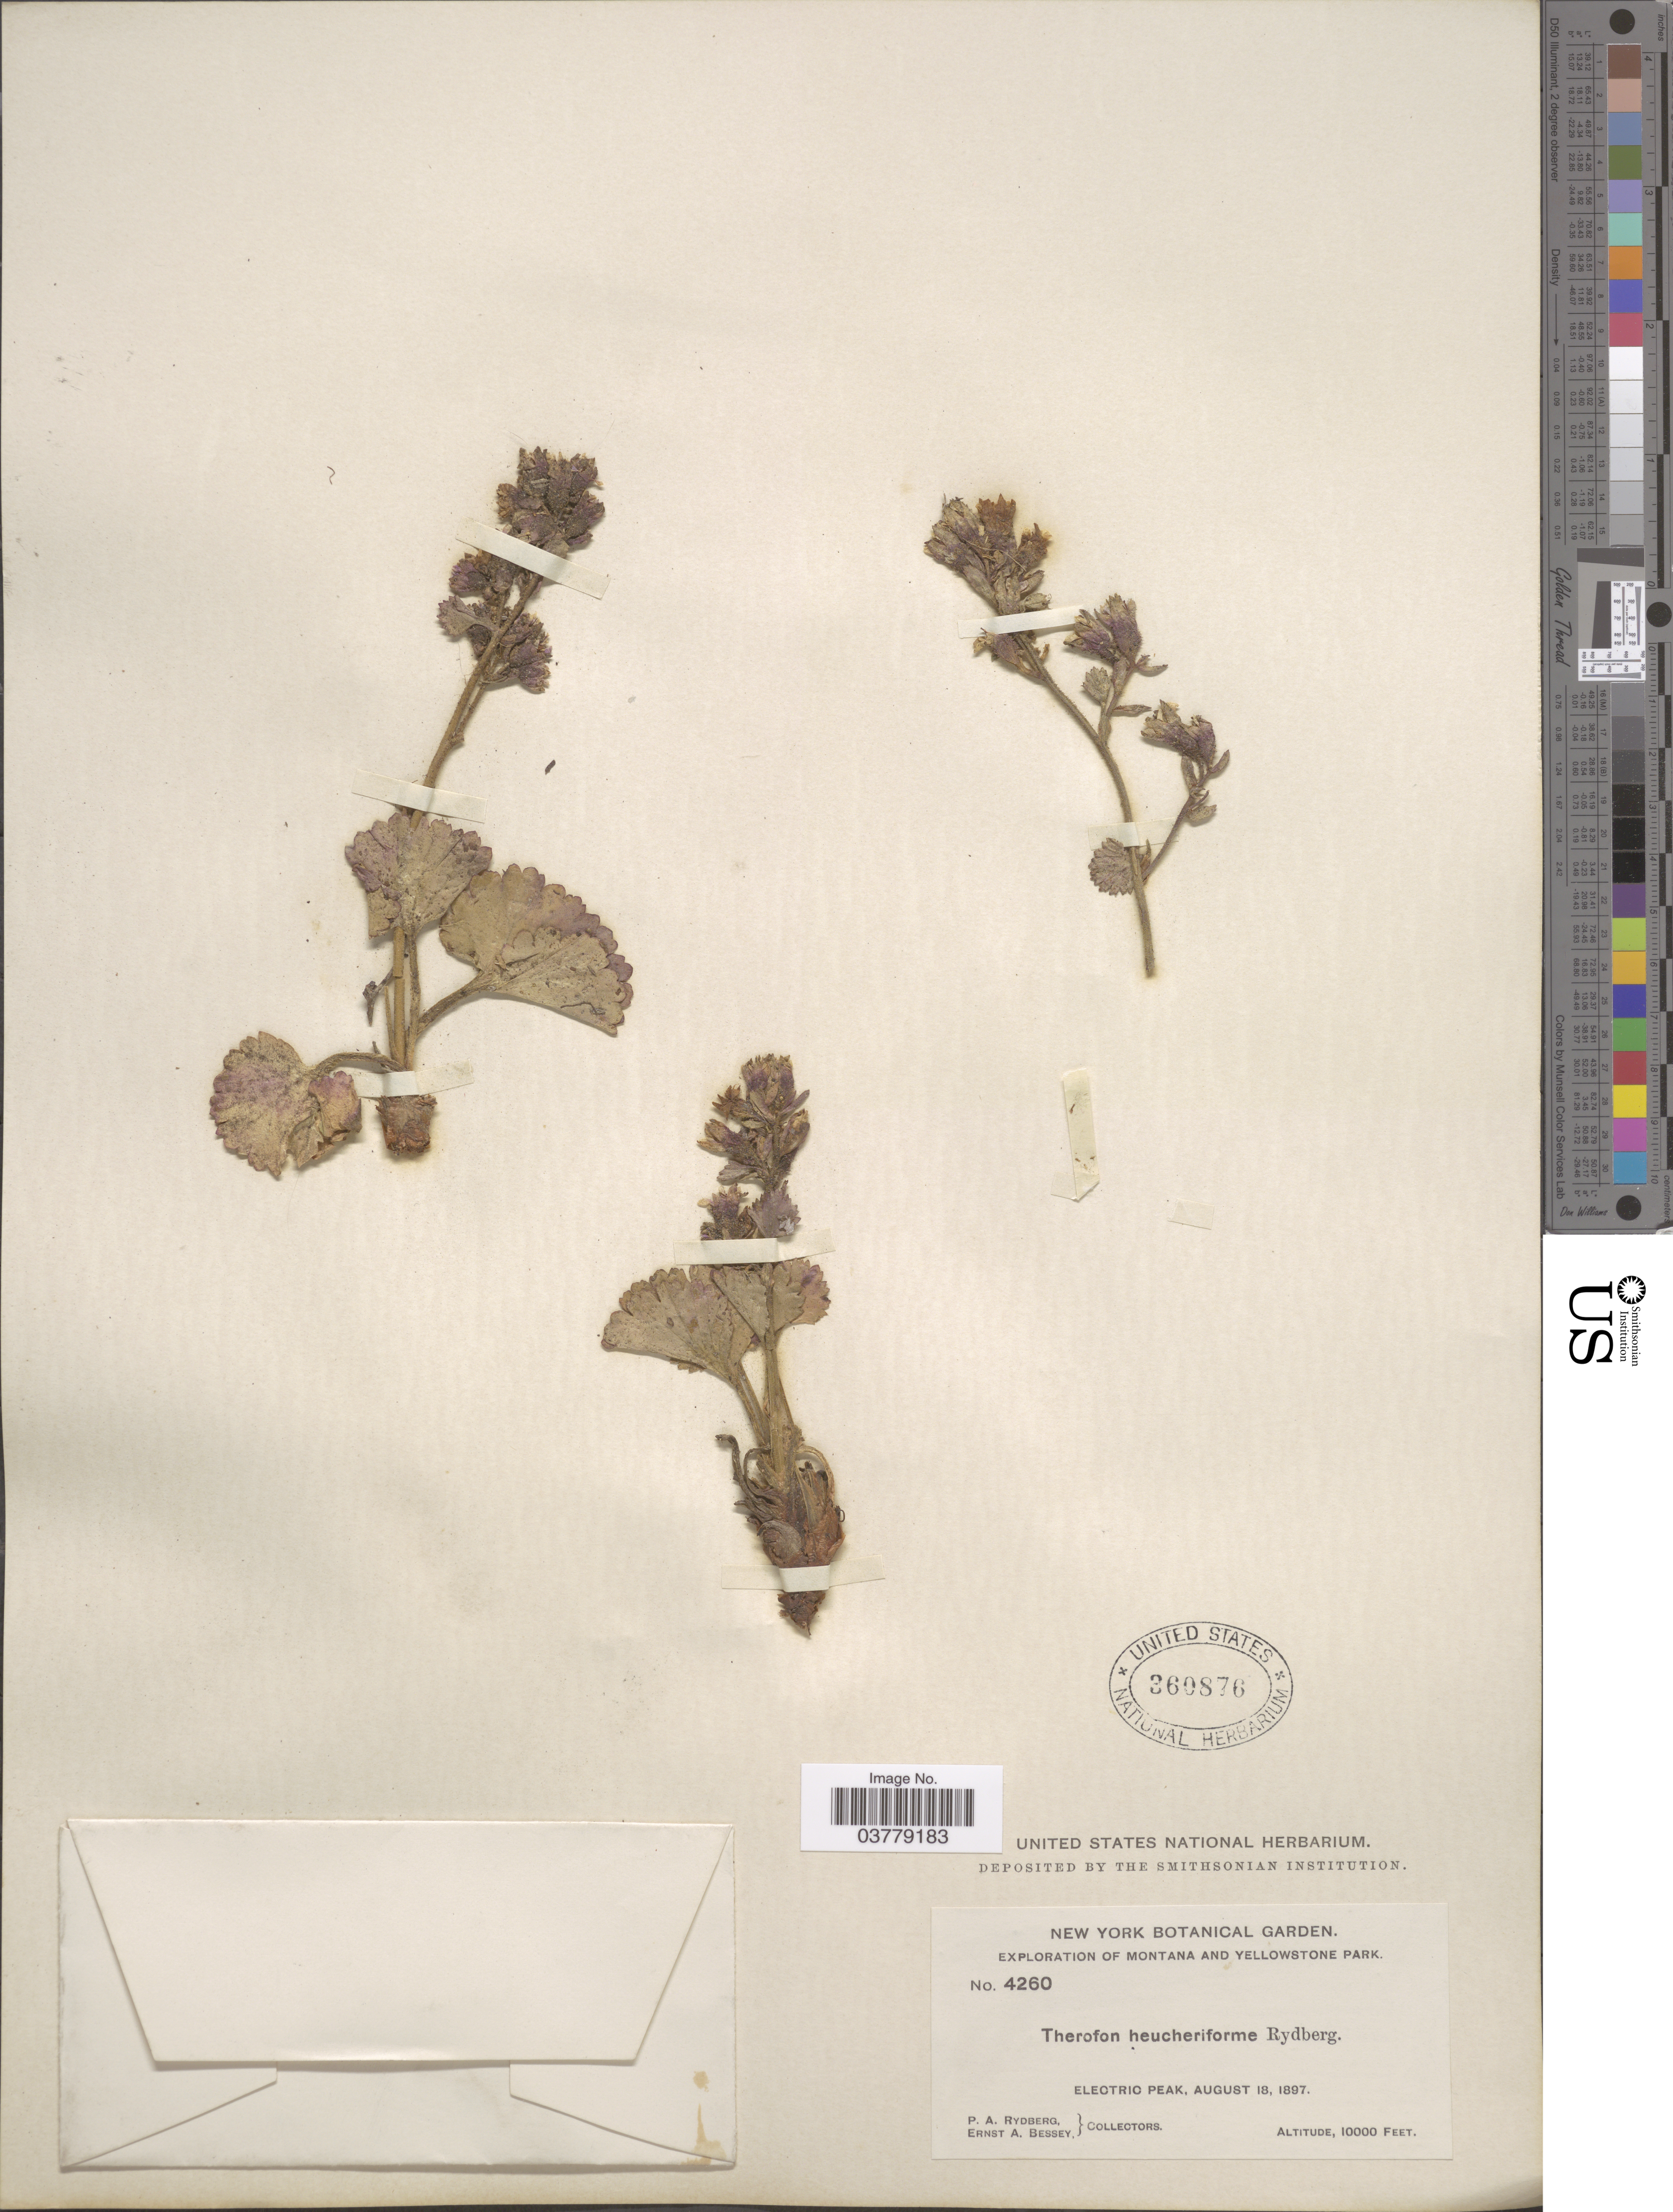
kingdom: Plantae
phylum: Tracheophyta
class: Magnoliopsida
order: Saxifragales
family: Saxifragaceae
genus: Telesonix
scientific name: Telesonix heucheriformis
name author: (Rydb.) Rydb.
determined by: Strong, M. T., (US), Smithsonian Institution - National Museum of Natural History (UNITED STATES)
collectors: P. A. Rydberg & E. A. Bessey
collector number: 4260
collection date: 1897-08-18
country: United States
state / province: Montana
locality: Montana and Yellowstone Park. Electric Peak.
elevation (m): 3048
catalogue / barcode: US 360876